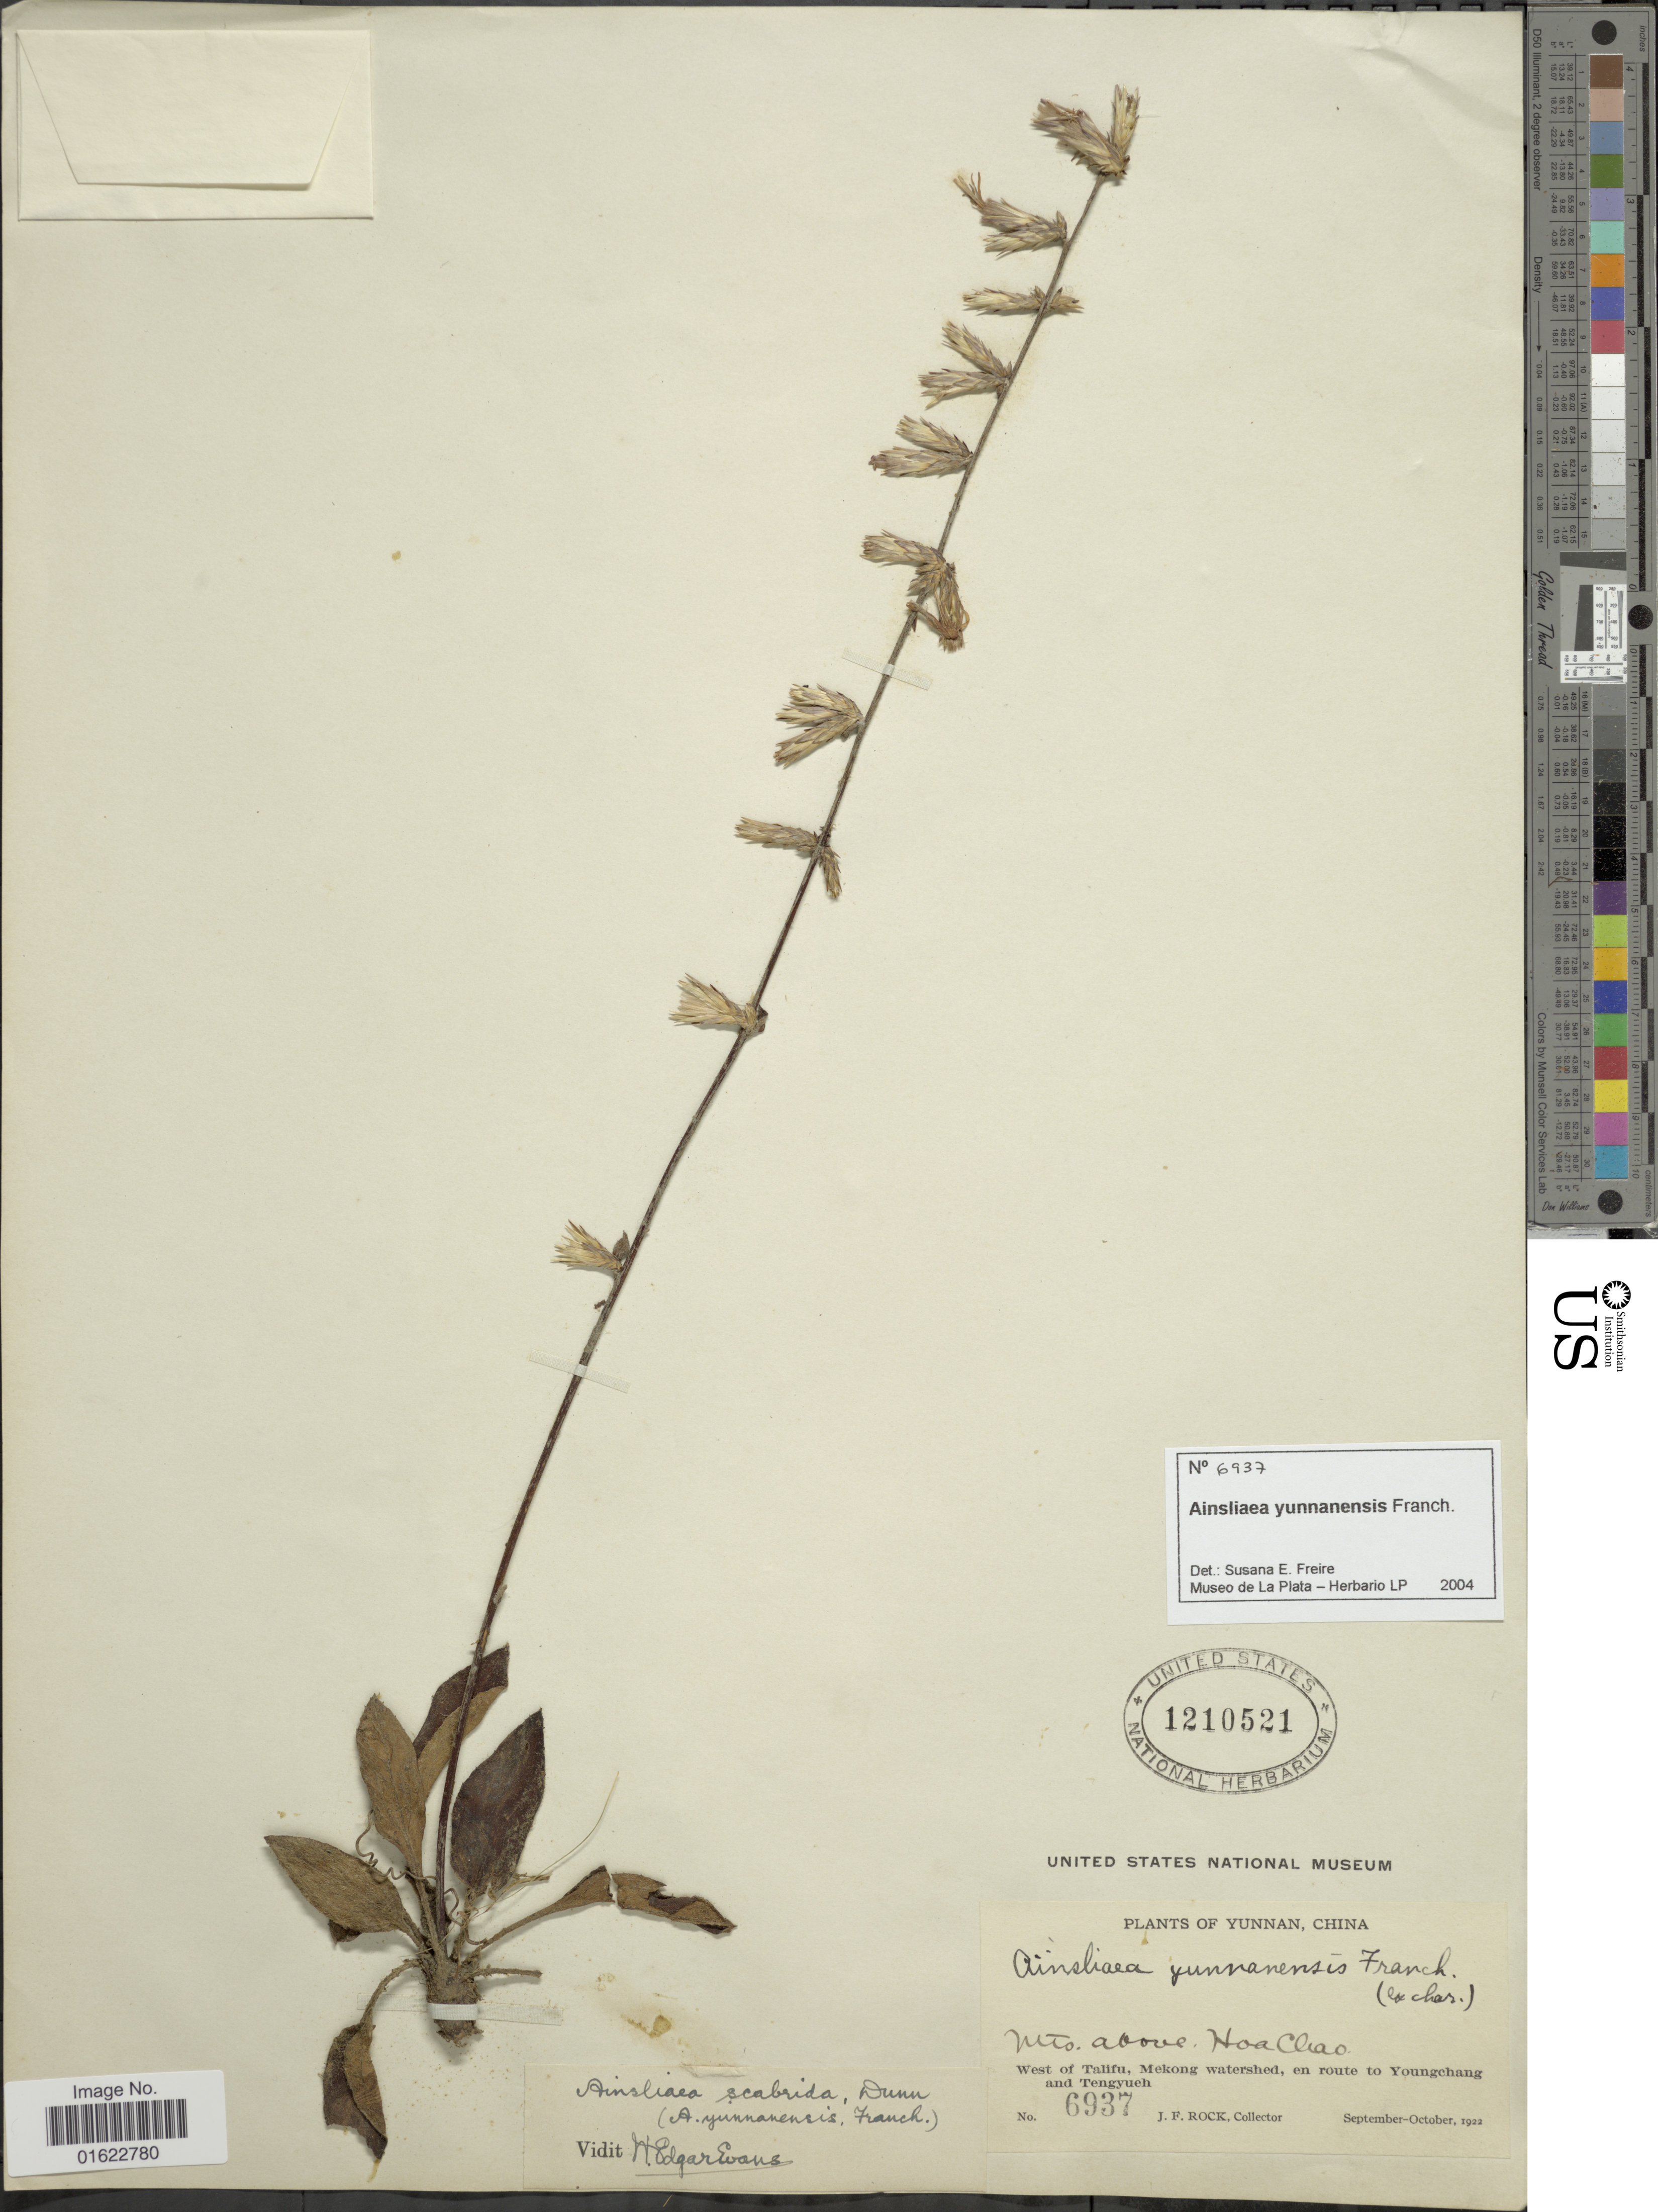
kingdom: Plantae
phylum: Tracheophyta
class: Magnoliopsida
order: Asterales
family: Asteraceae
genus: Ainsliaea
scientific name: Ainsliaea yunnanensis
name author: Franch.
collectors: J. Rock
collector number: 6937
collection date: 1922-09/1922-10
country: China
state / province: Yunnan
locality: Mts. above Hoa Chao, West of Talifu, Mekong watershed, en route to Youngchang and Tengyueh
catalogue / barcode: US 1210521